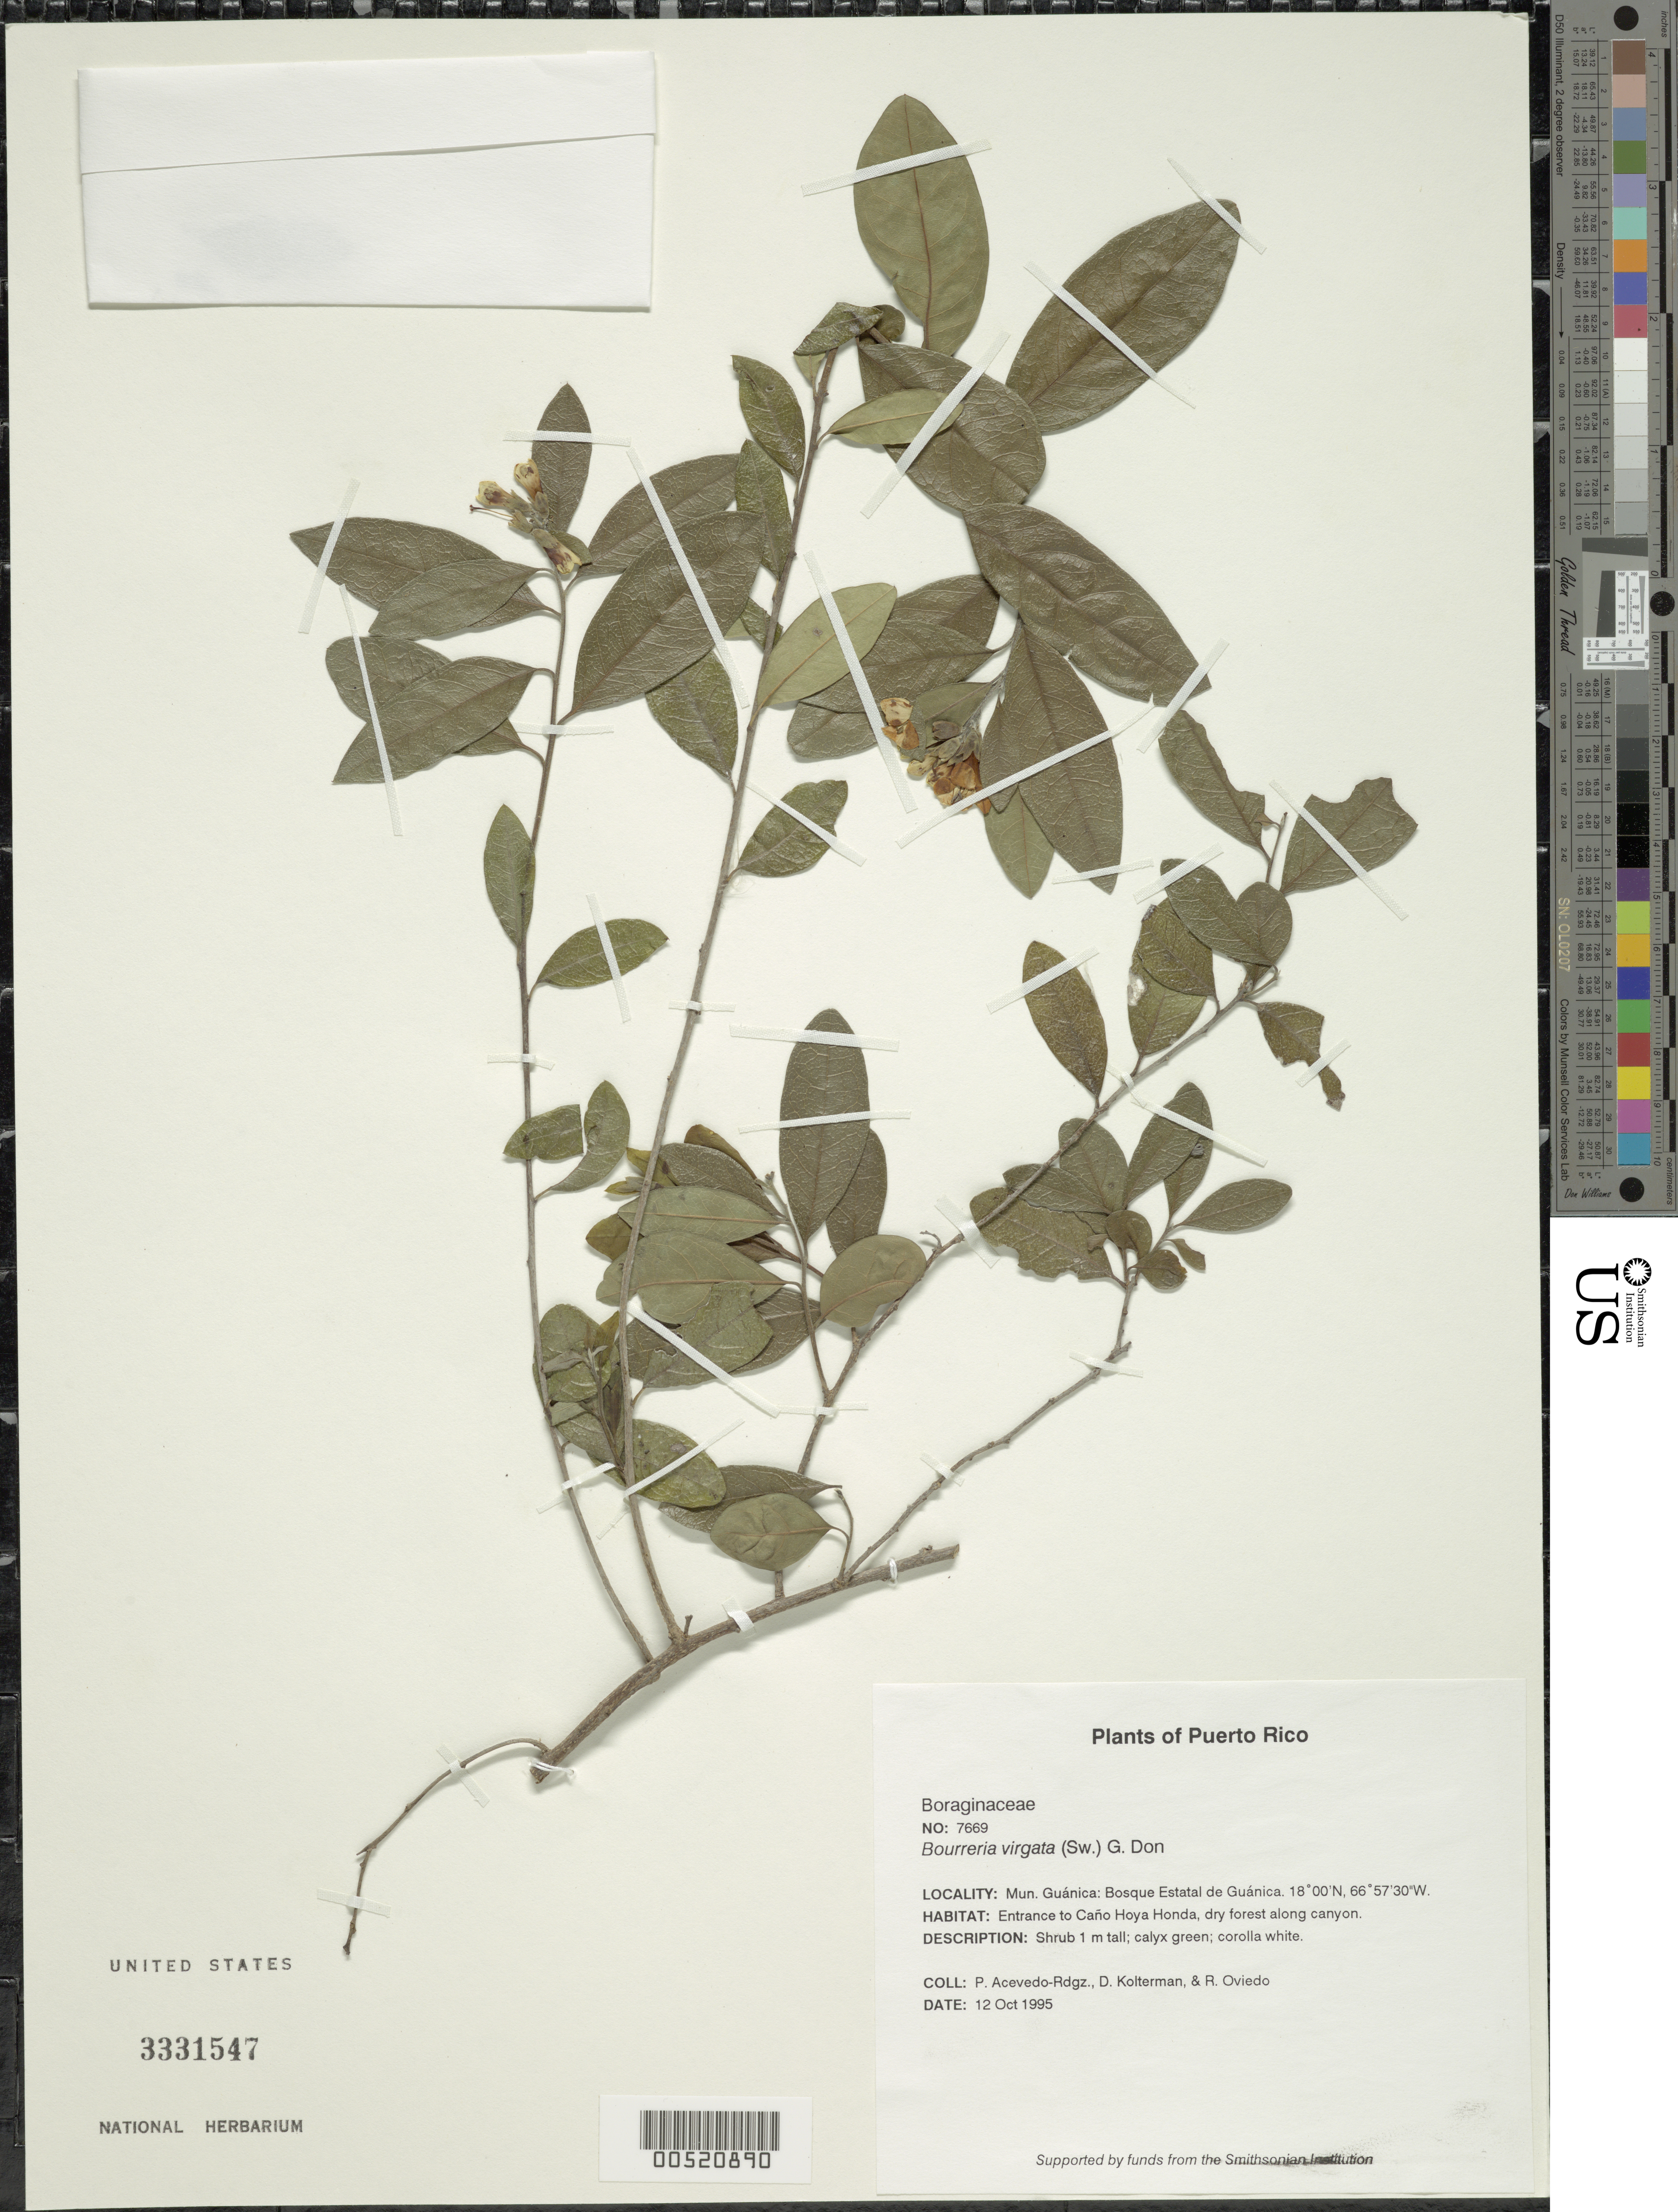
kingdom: Plantae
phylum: Tracheophyta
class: Magnoliopsida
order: Boraginales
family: Ehretiaceae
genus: Bourreria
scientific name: Bourreria virgata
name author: (Sw.) G. Don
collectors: P. Acevedo-Rodr., D. Kolterman & R. Oviedo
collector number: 7669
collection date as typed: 12 Oct 1995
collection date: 1995-10-12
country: Puerto Rico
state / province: Guánica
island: Puerto Rico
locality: Guánica; Bosque Estatal de Guánica; along trail off main road to Ranger's station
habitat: Entrance to Caño Hoya Honda, dry forest along canyon.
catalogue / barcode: US 3331547